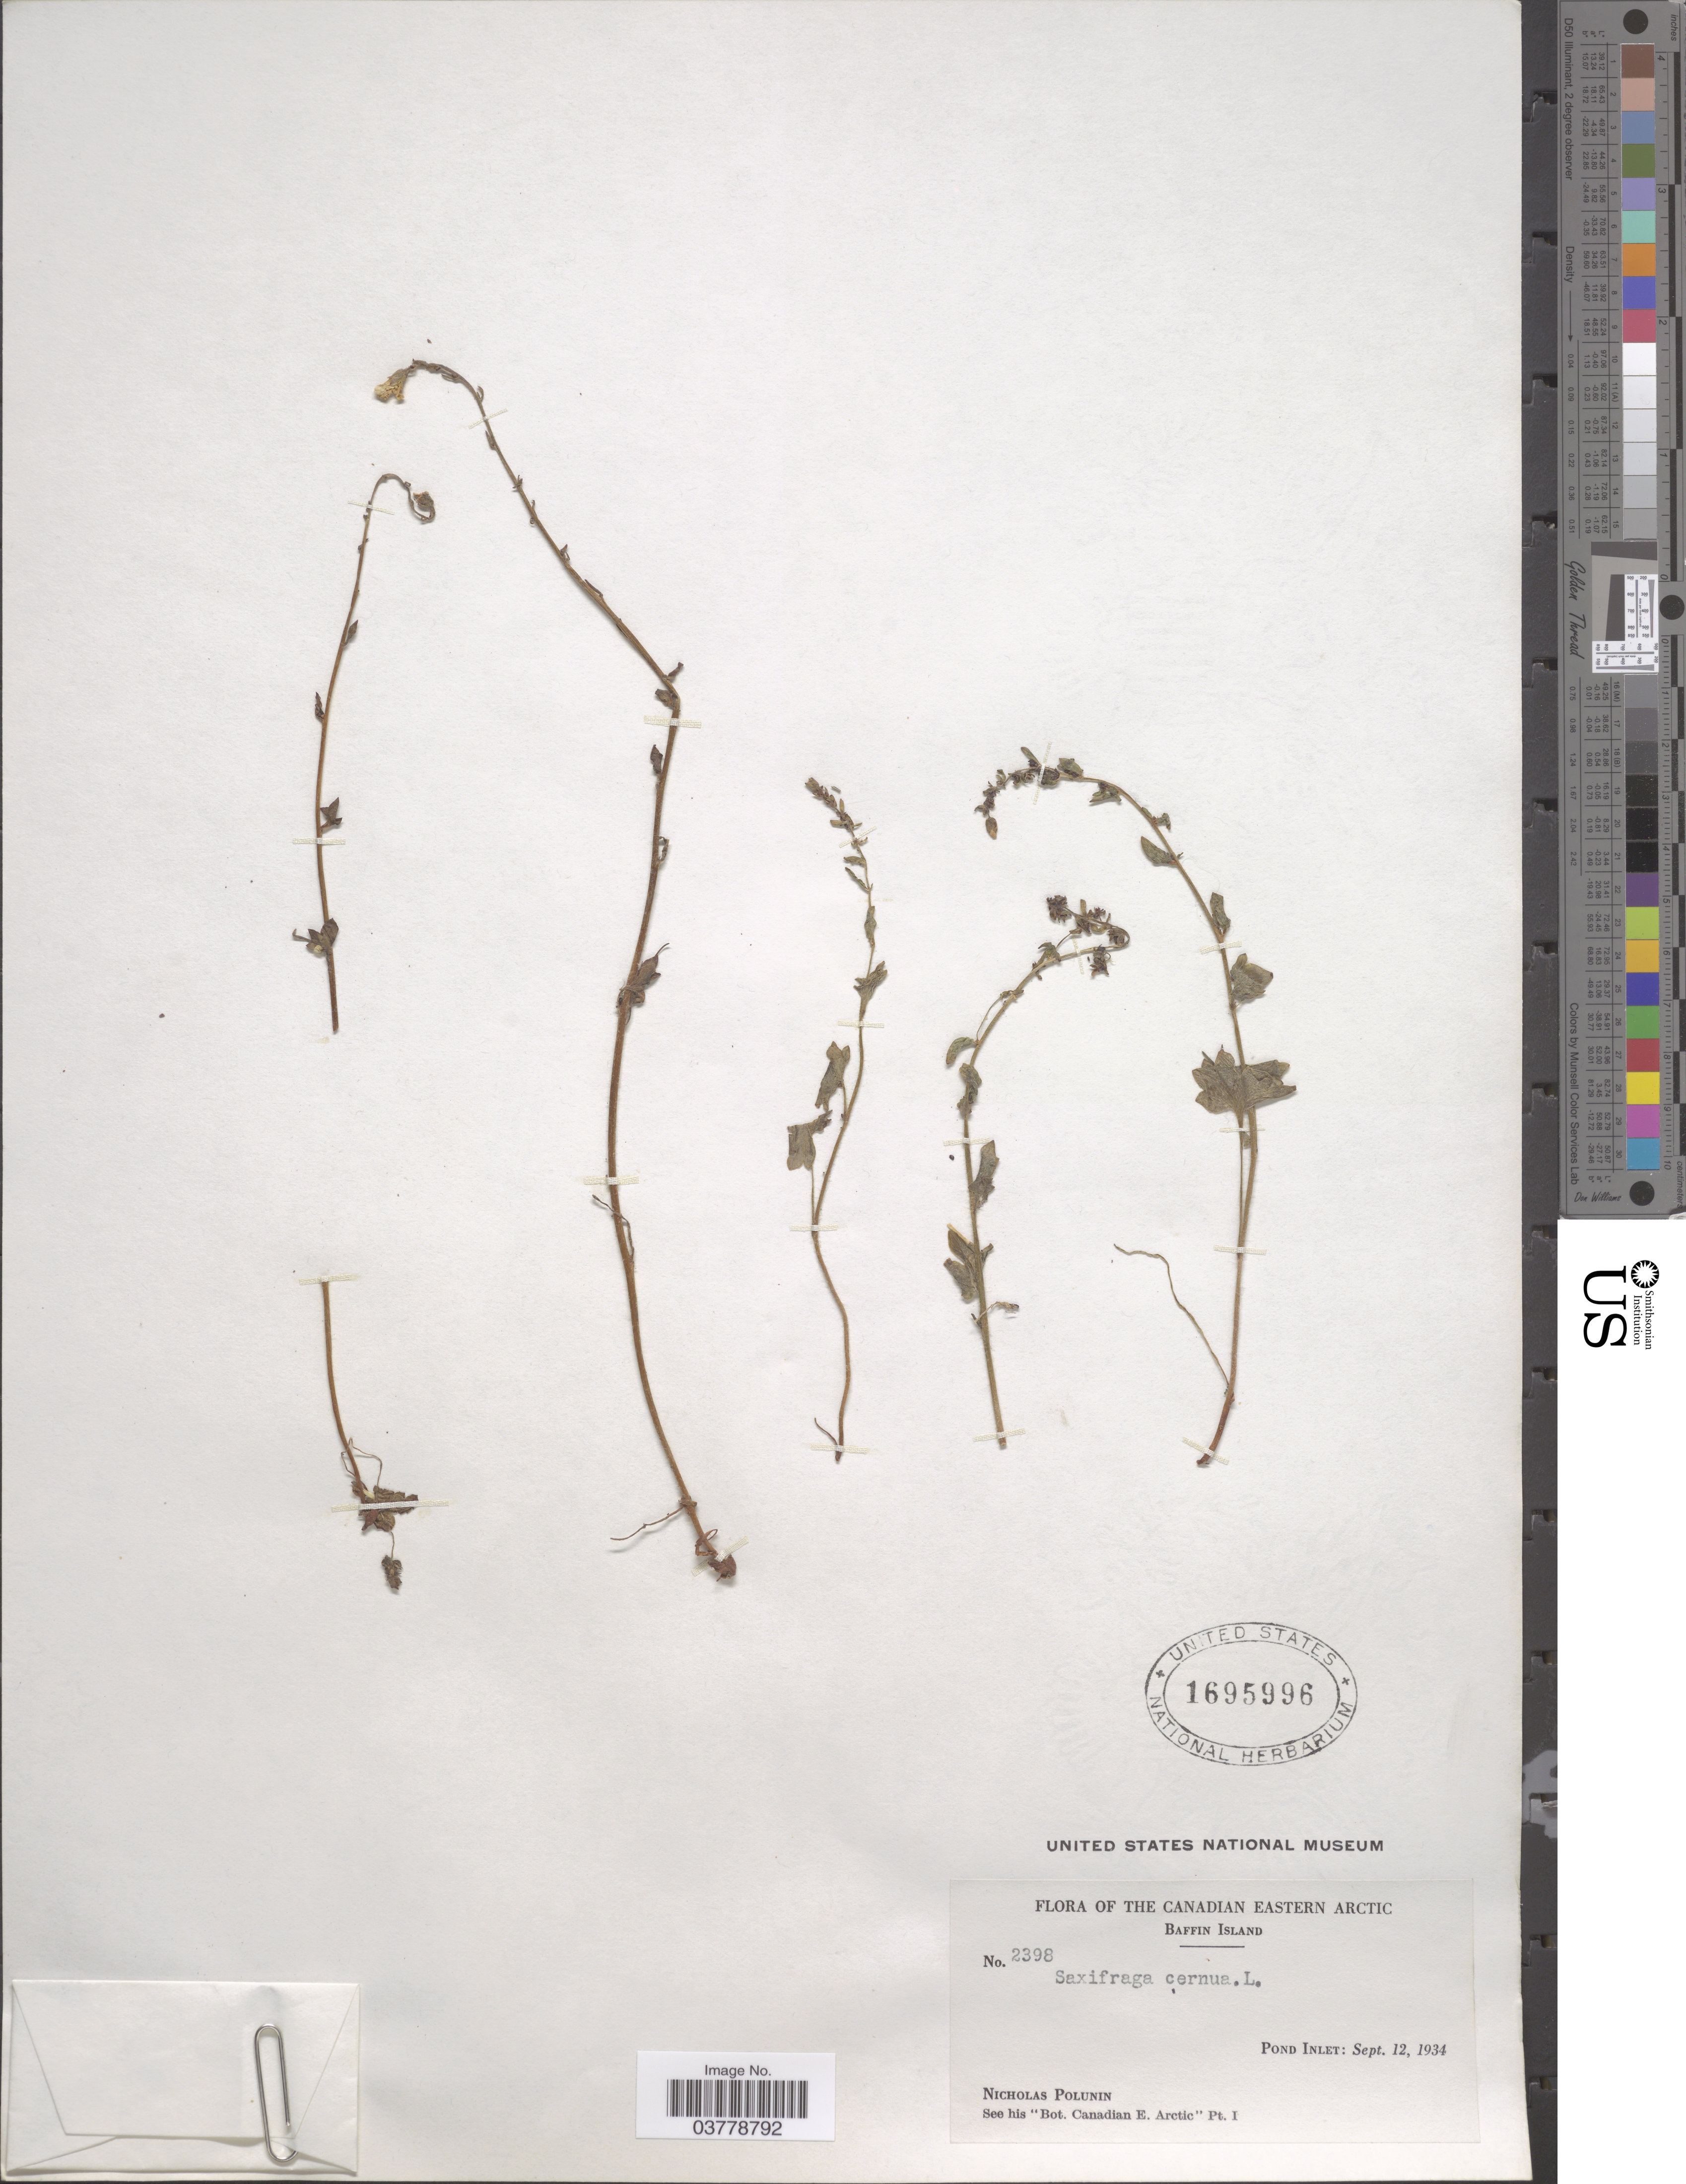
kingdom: Plantae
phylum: Tracheophyta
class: Magnoliopsida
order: Saxifragales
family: Saxifragaceae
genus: Saxifraga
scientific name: Saxifraga cernua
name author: L.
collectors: N. V. Polunin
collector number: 2398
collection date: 1934-09-12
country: Canada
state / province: Nunavut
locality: The Canadian Eastern Arctic. Baffin Island. Pond Inlet.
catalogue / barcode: US 1695996